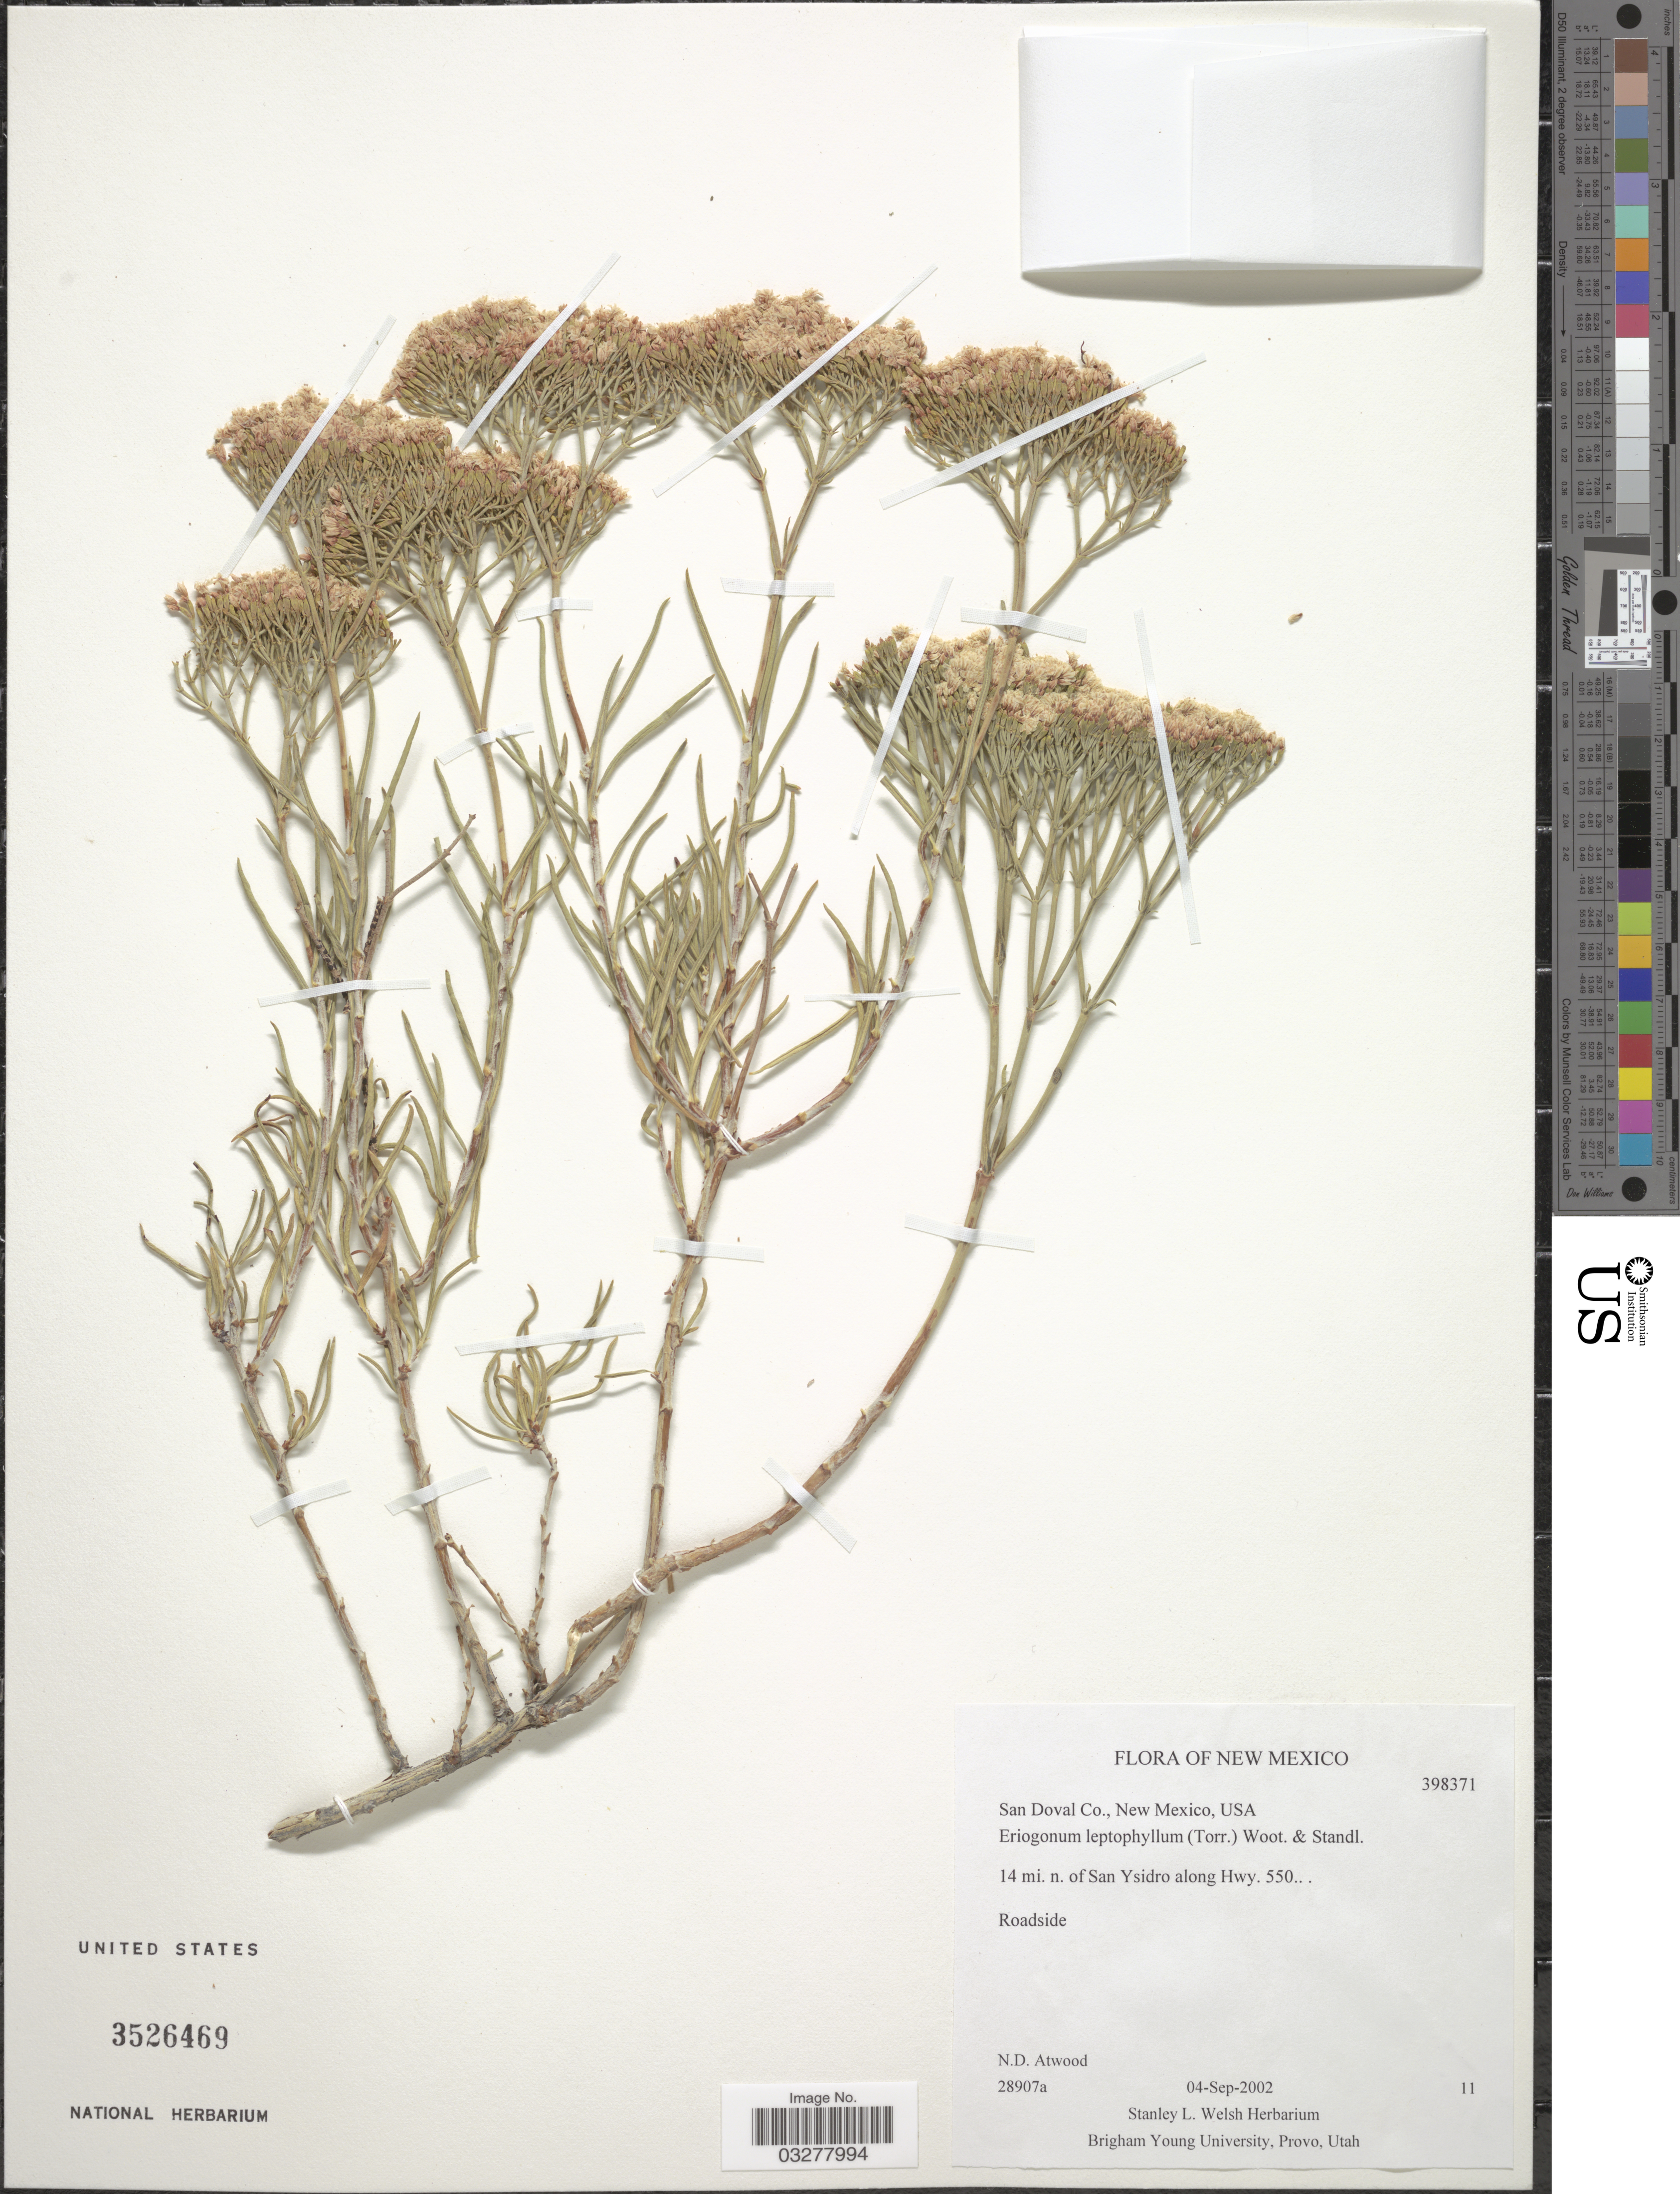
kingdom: Plantae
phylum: Tracheophyta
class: Magnoliopsida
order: Caryophyllales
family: Polygonaceae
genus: Eriogonum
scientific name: Eriogonum leptophyllum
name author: (Torr.) Wooton & Standl.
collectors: N. Atwood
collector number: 28907a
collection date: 2002-09-04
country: United States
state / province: New Mexico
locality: San Doval Co., 14 mi. n. of San Ysidro along Hwy. 550.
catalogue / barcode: US 3526469